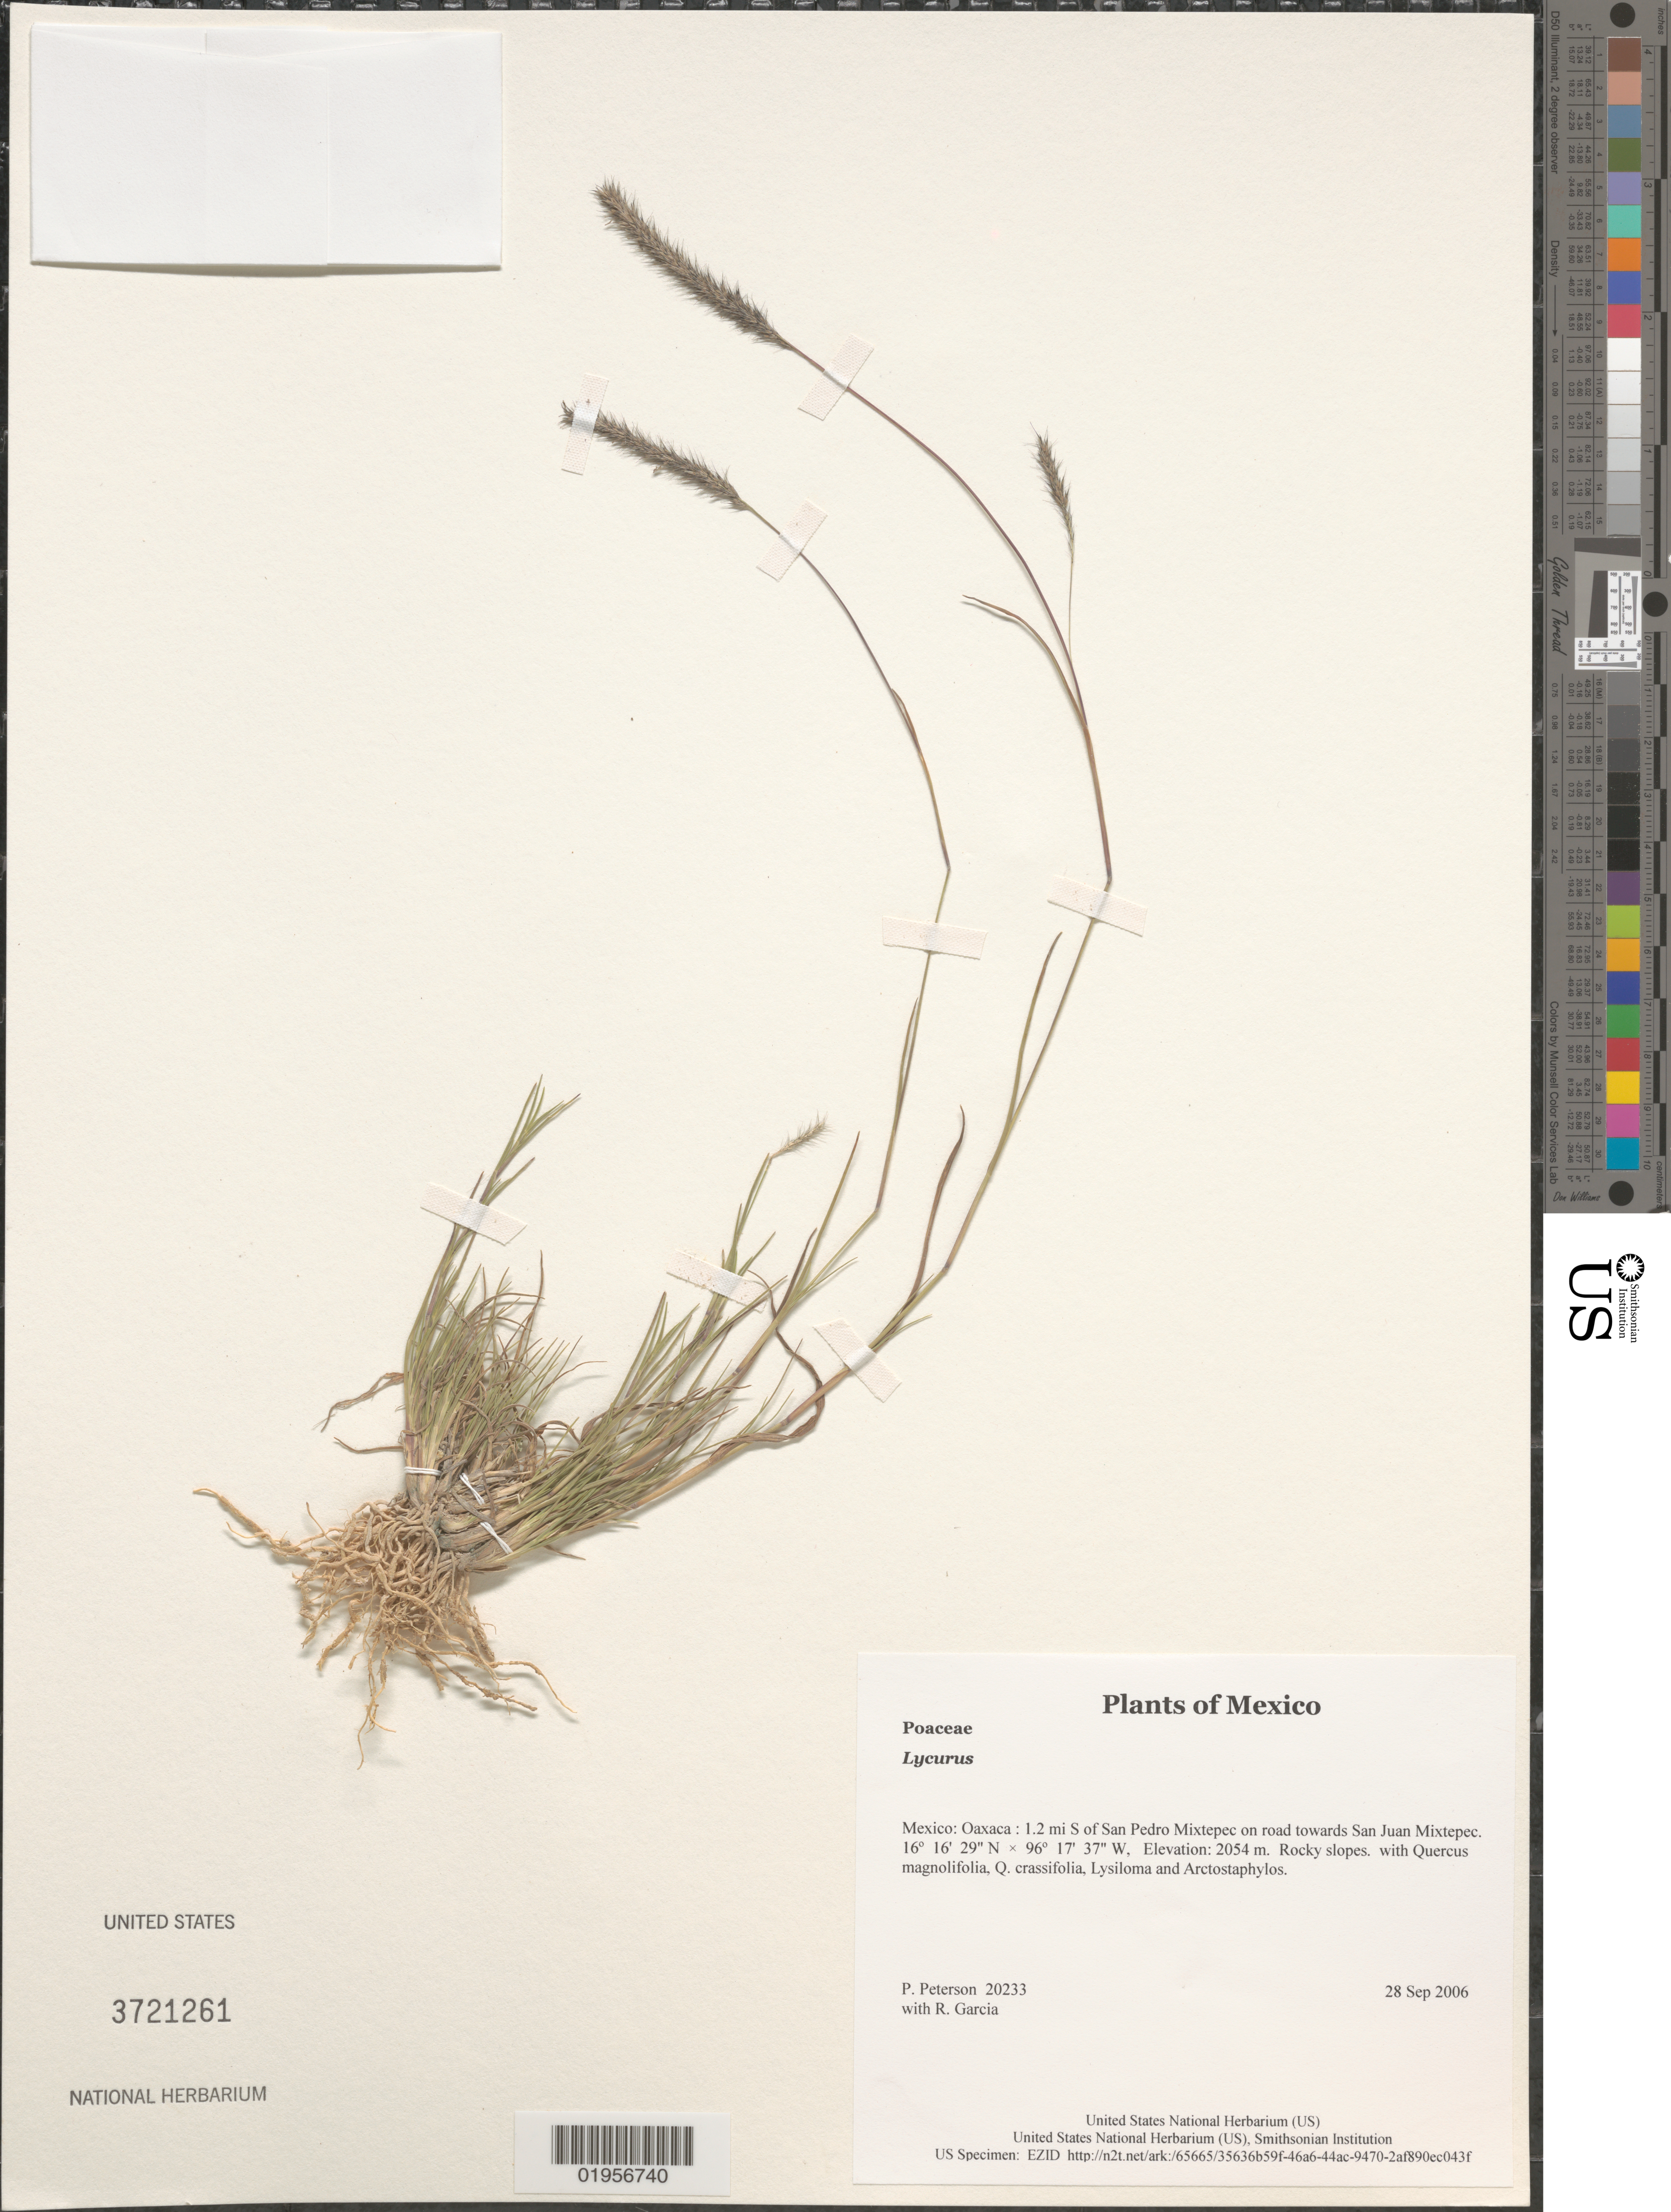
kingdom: Plantae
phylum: Tracheophyta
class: Liliopsida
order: Poales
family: Poaceae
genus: Lycurus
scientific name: Lycurus sp.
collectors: P. M. Peterson & R. Garcia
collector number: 20233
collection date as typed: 28 Sep 2006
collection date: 2006-09-28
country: Mexico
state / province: Oaxaca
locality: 1.2 mi S of San Pedro Mixtepec on road towards San Juan Mixtepec.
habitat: Rocky slopes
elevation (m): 2054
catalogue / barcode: US 3721261